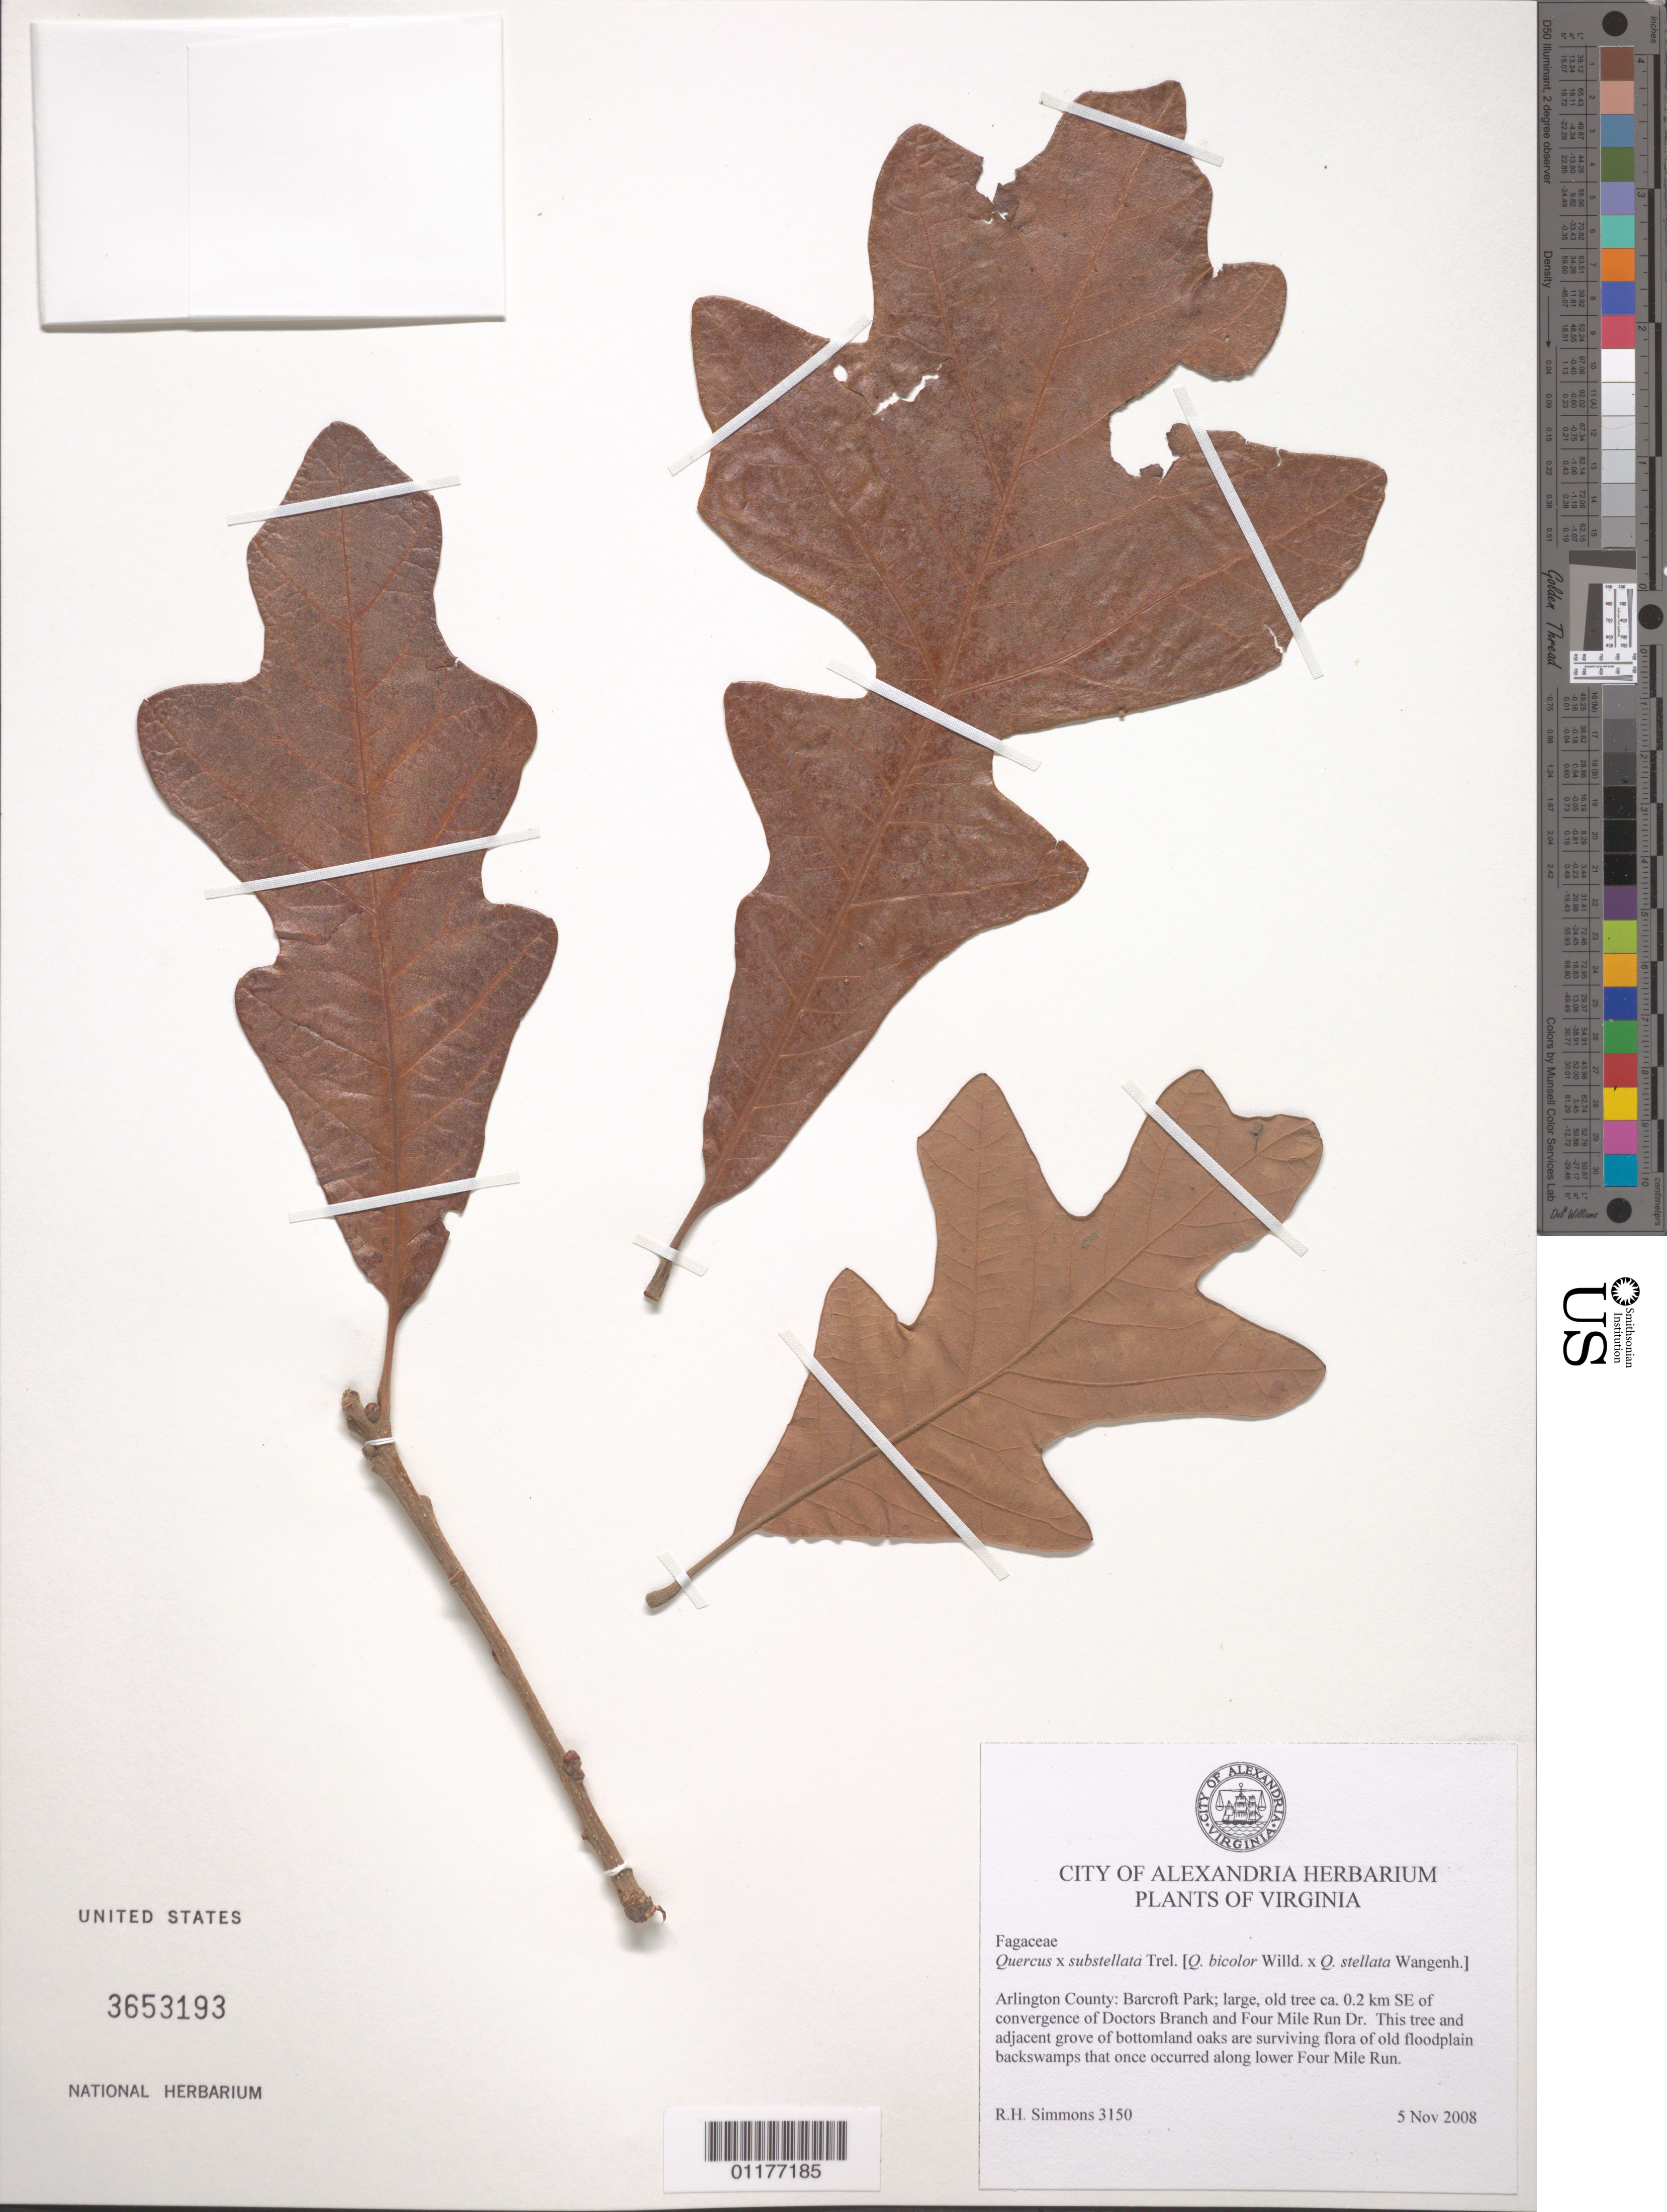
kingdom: Plantae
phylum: Tracheophyta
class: Magnoliopsida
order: Fagales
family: Fagaceae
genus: Quercus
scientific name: Quercus x substellata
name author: Trel.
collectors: R. H. Simmons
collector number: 3150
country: United States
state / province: Virginia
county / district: Arlington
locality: Barcroft Park, SE of convergence of Doctors Branch and Four Mile Run Dr.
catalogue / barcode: US 3653193